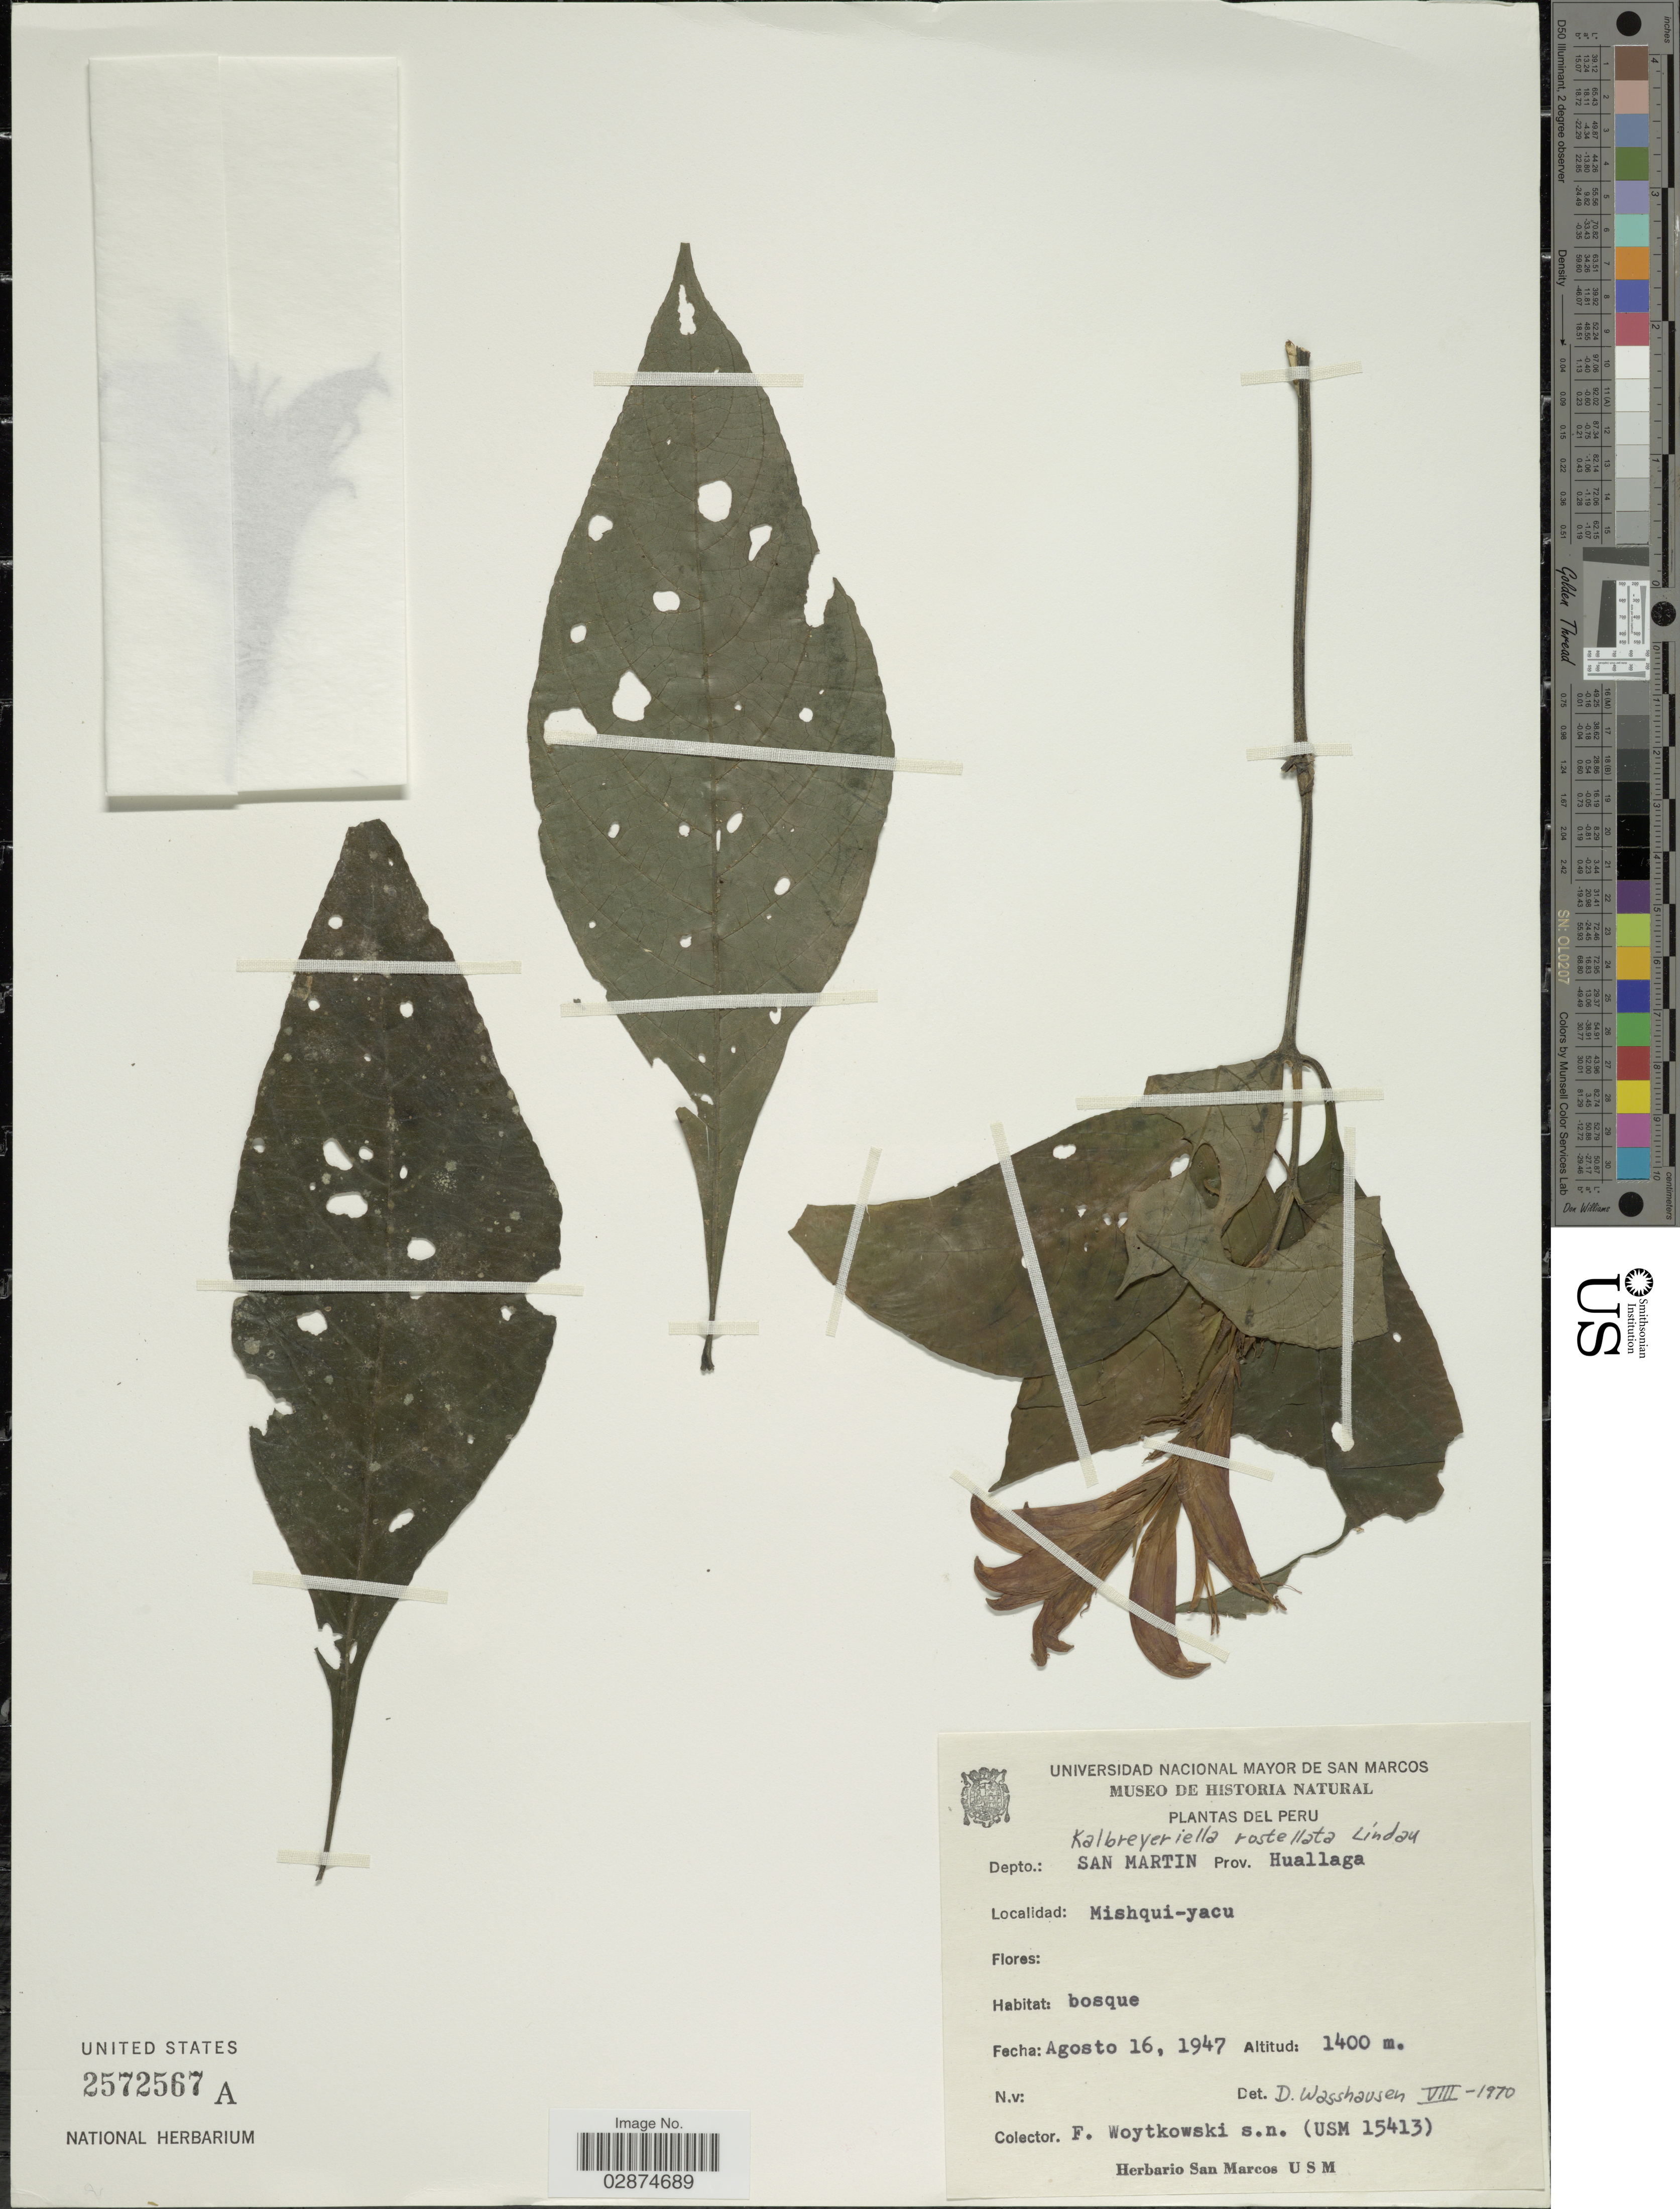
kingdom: Plantae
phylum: Tracheophyta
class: Magnoliopsida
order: Lamiales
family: Acanthaceae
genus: Kalbreyeriella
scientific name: Kalbreyeriella rostellata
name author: Lindau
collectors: F. Woytkowski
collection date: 1947-08-16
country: Peru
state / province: San Martín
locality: Depto.: San Martin Prov. Huallaga. Mishqui-yacu.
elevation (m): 1400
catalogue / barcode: US 2572567A